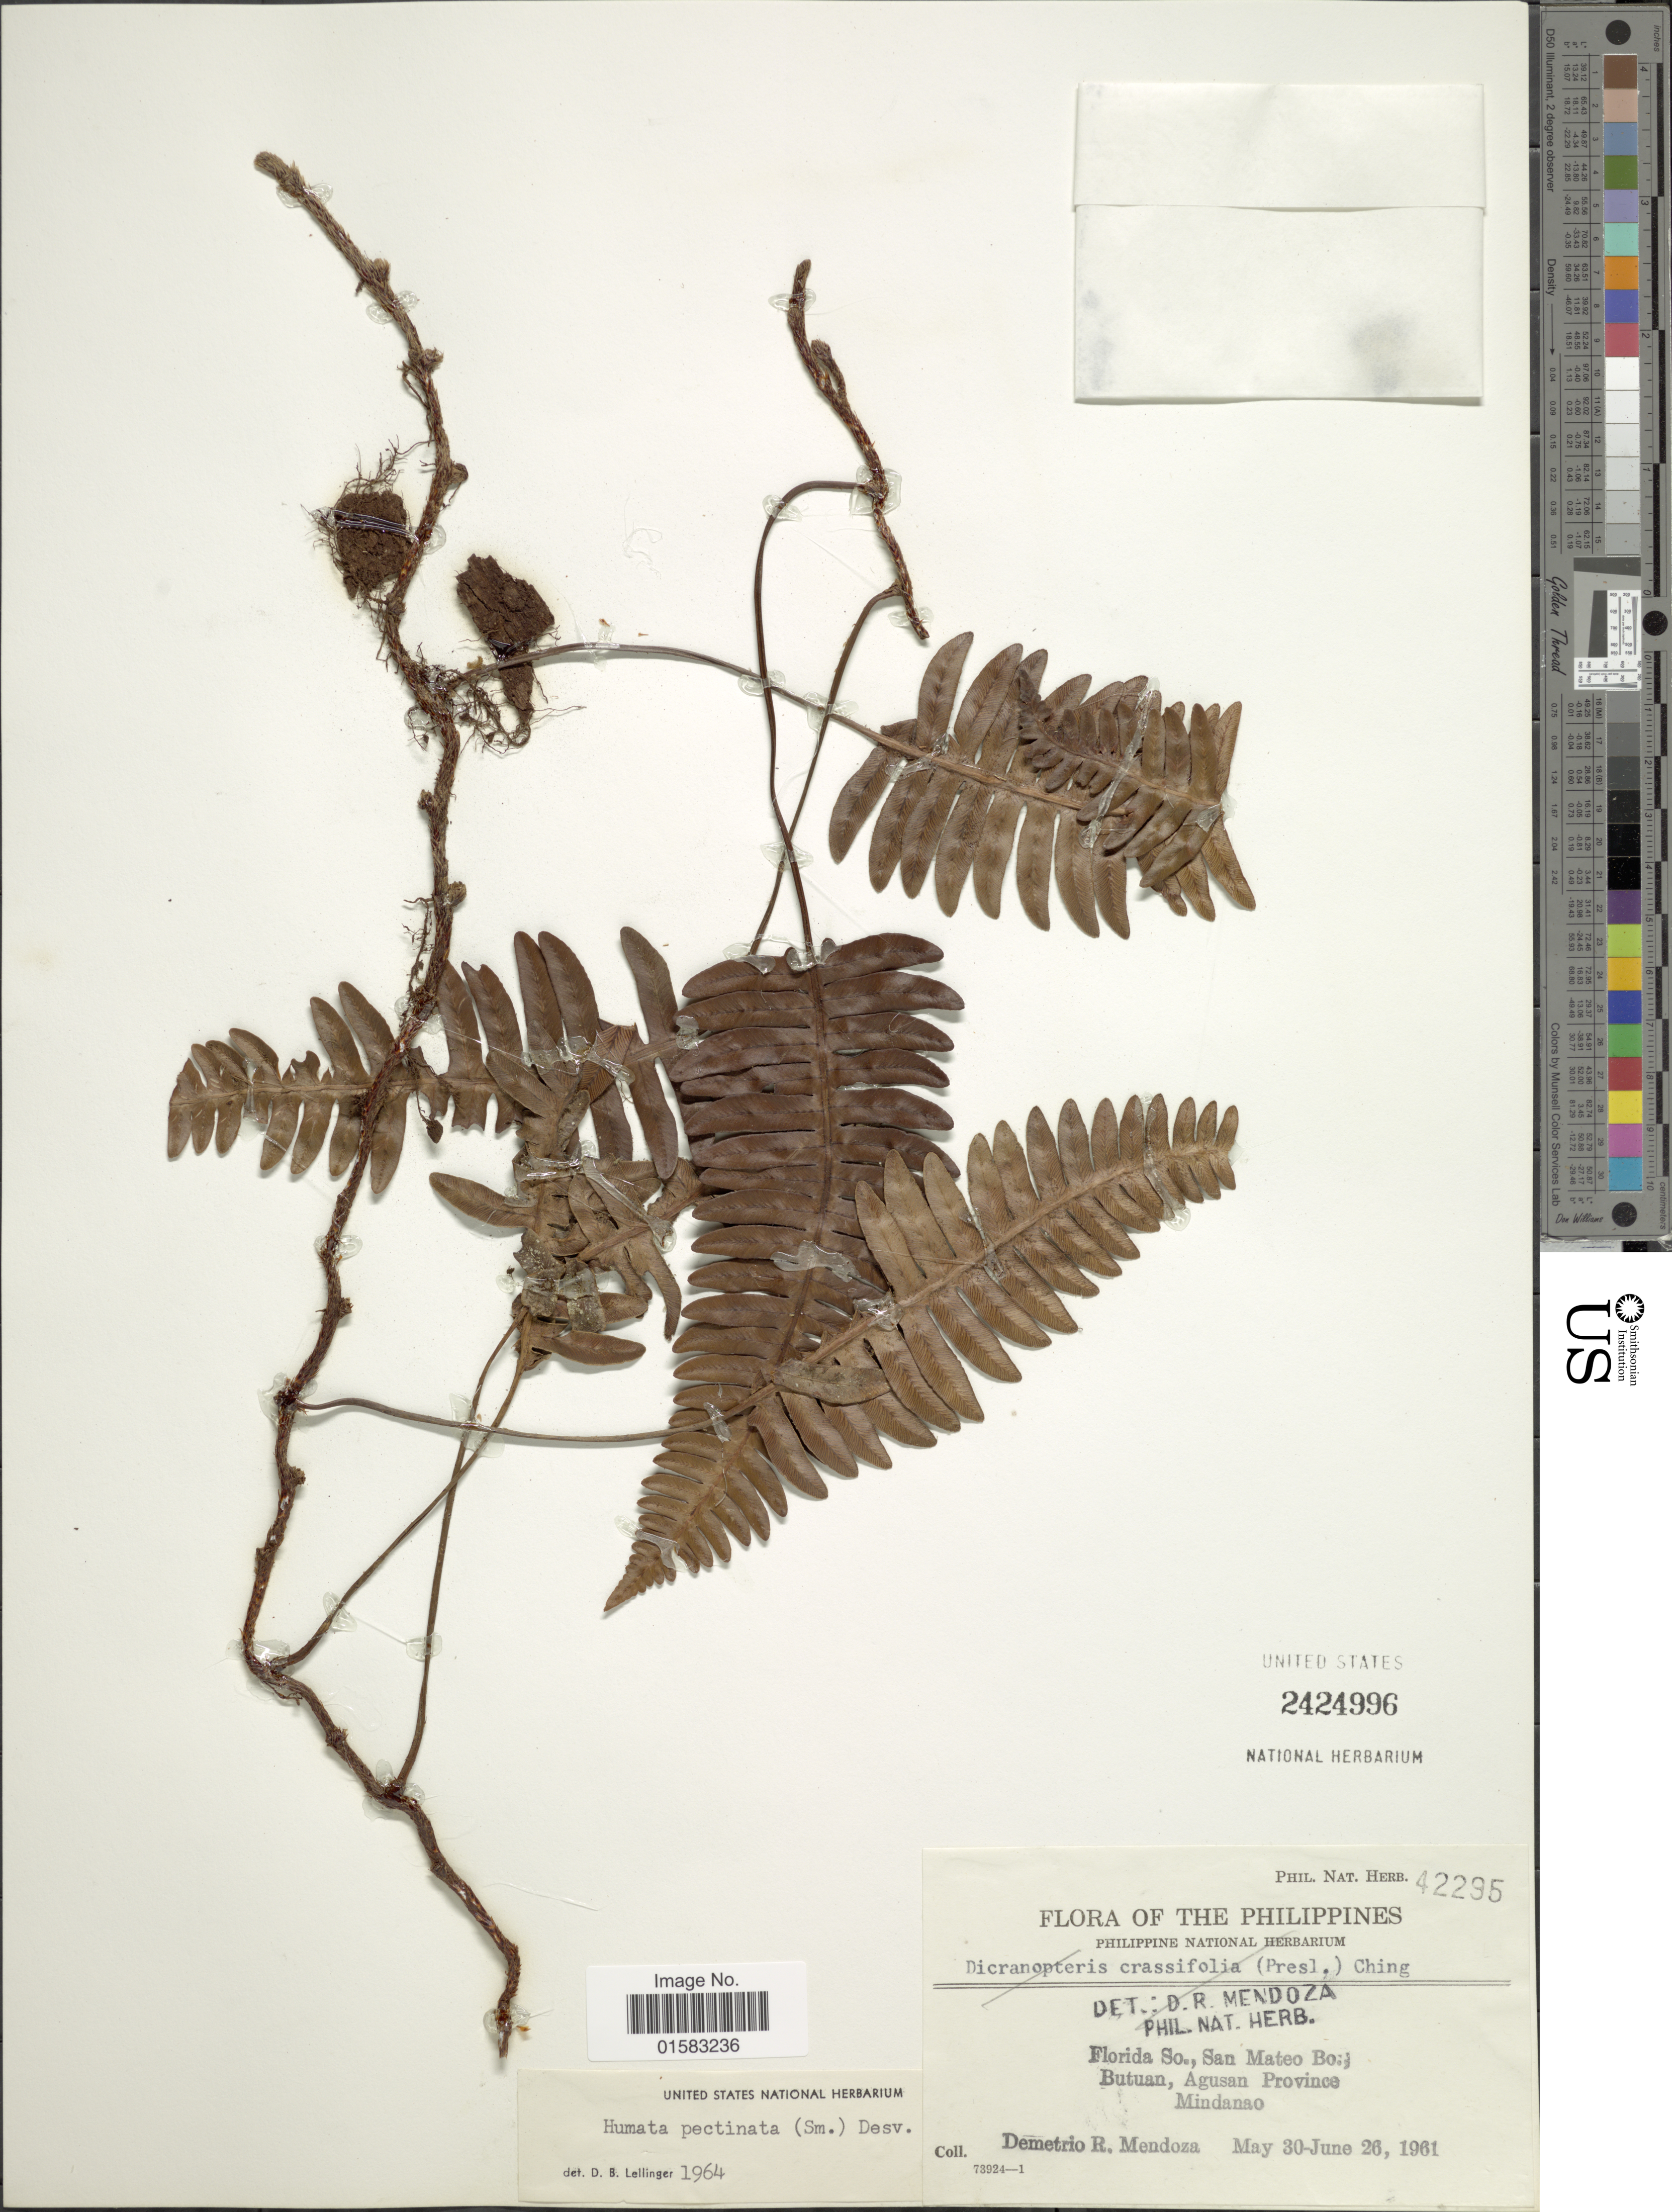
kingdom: Plantae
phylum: Tracheophyta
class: Polypodiopsida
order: Polypodiales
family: Davalliaceae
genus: Davallia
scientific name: Davallia pectinata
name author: Sm.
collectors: D. Mendoza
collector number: Phil. Nat. Herb. 42295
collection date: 1961-05-30/1961-06-26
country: Philippines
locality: Florida So., San Mateao Bo, Butuan, Agusan Province, Mindanao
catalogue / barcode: US 2424996